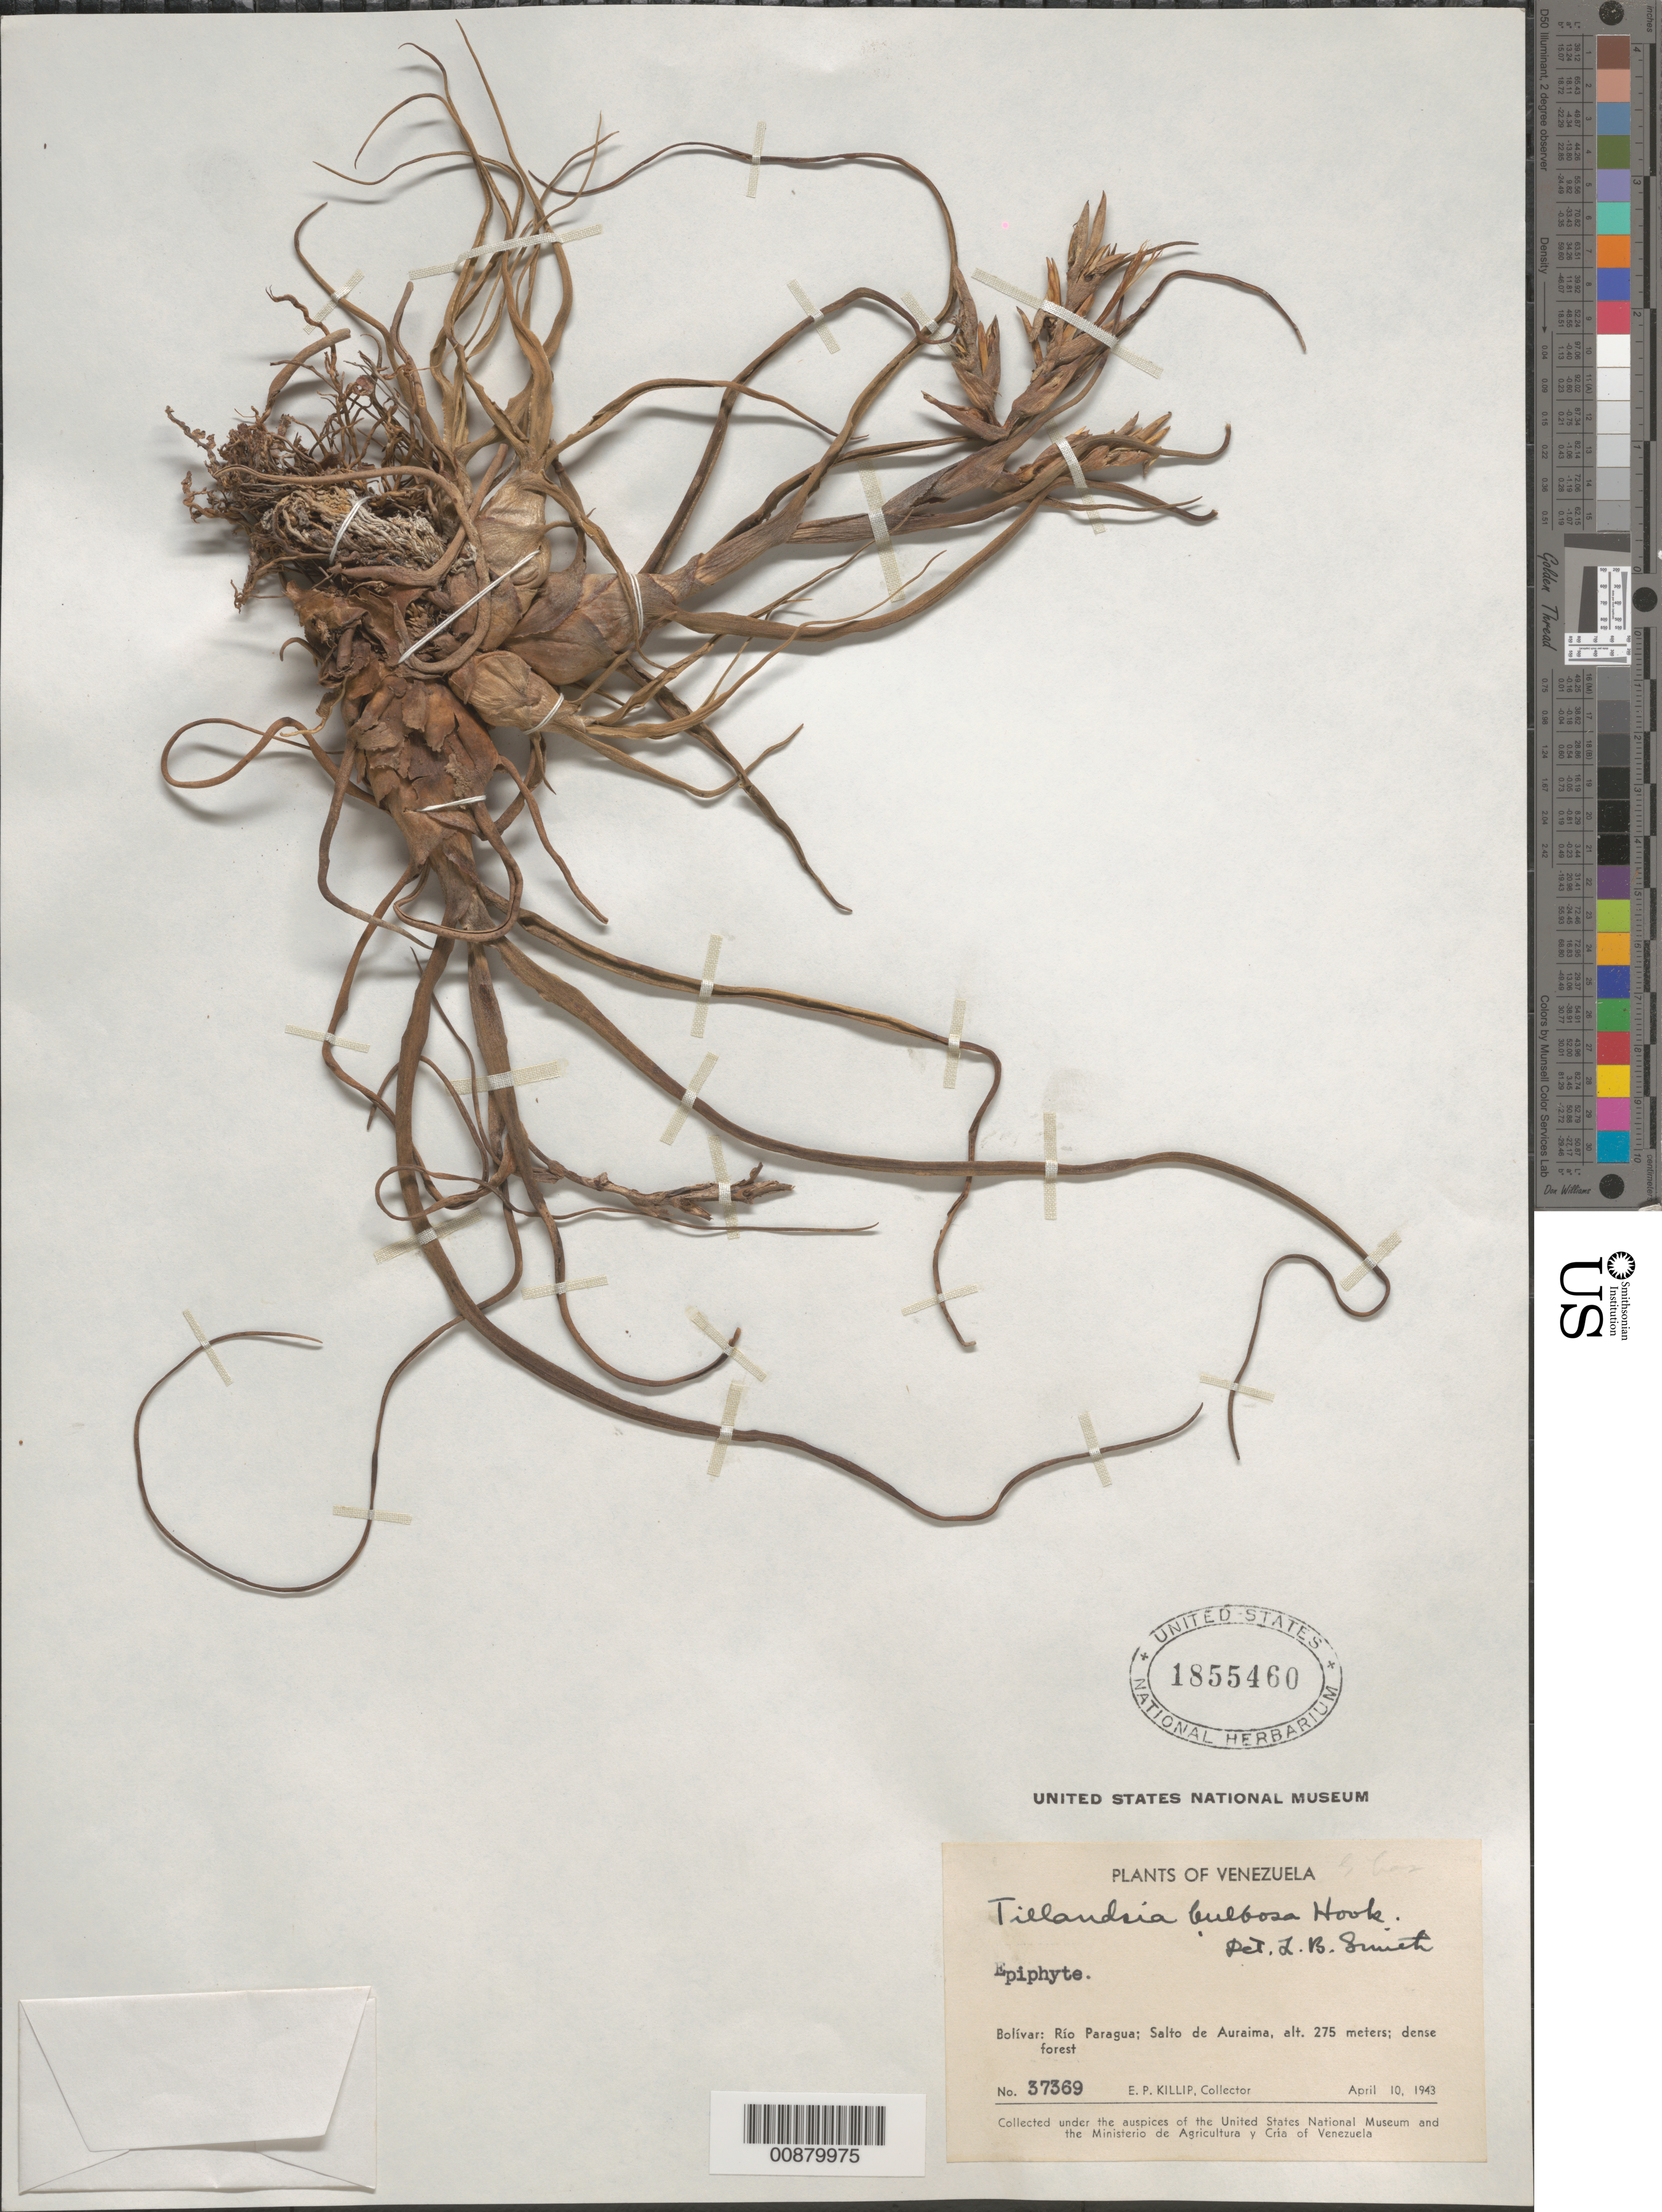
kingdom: Plantae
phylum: Tracheophyta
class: Liliopsida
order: Poales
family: Bromeliaceae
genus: Tillandsia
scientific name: Tillandsia bulbosa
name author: Hook.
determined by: Smith, Lyman B., (US), NMNH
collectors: E. P. Killip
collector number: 37369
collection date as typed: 10-Apr-43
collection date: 1943-04-10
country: Venezuela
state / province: Bolívar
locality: Salto de Auraima, Río Paragua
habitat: Dense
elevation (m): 275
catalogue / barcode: US 1855460